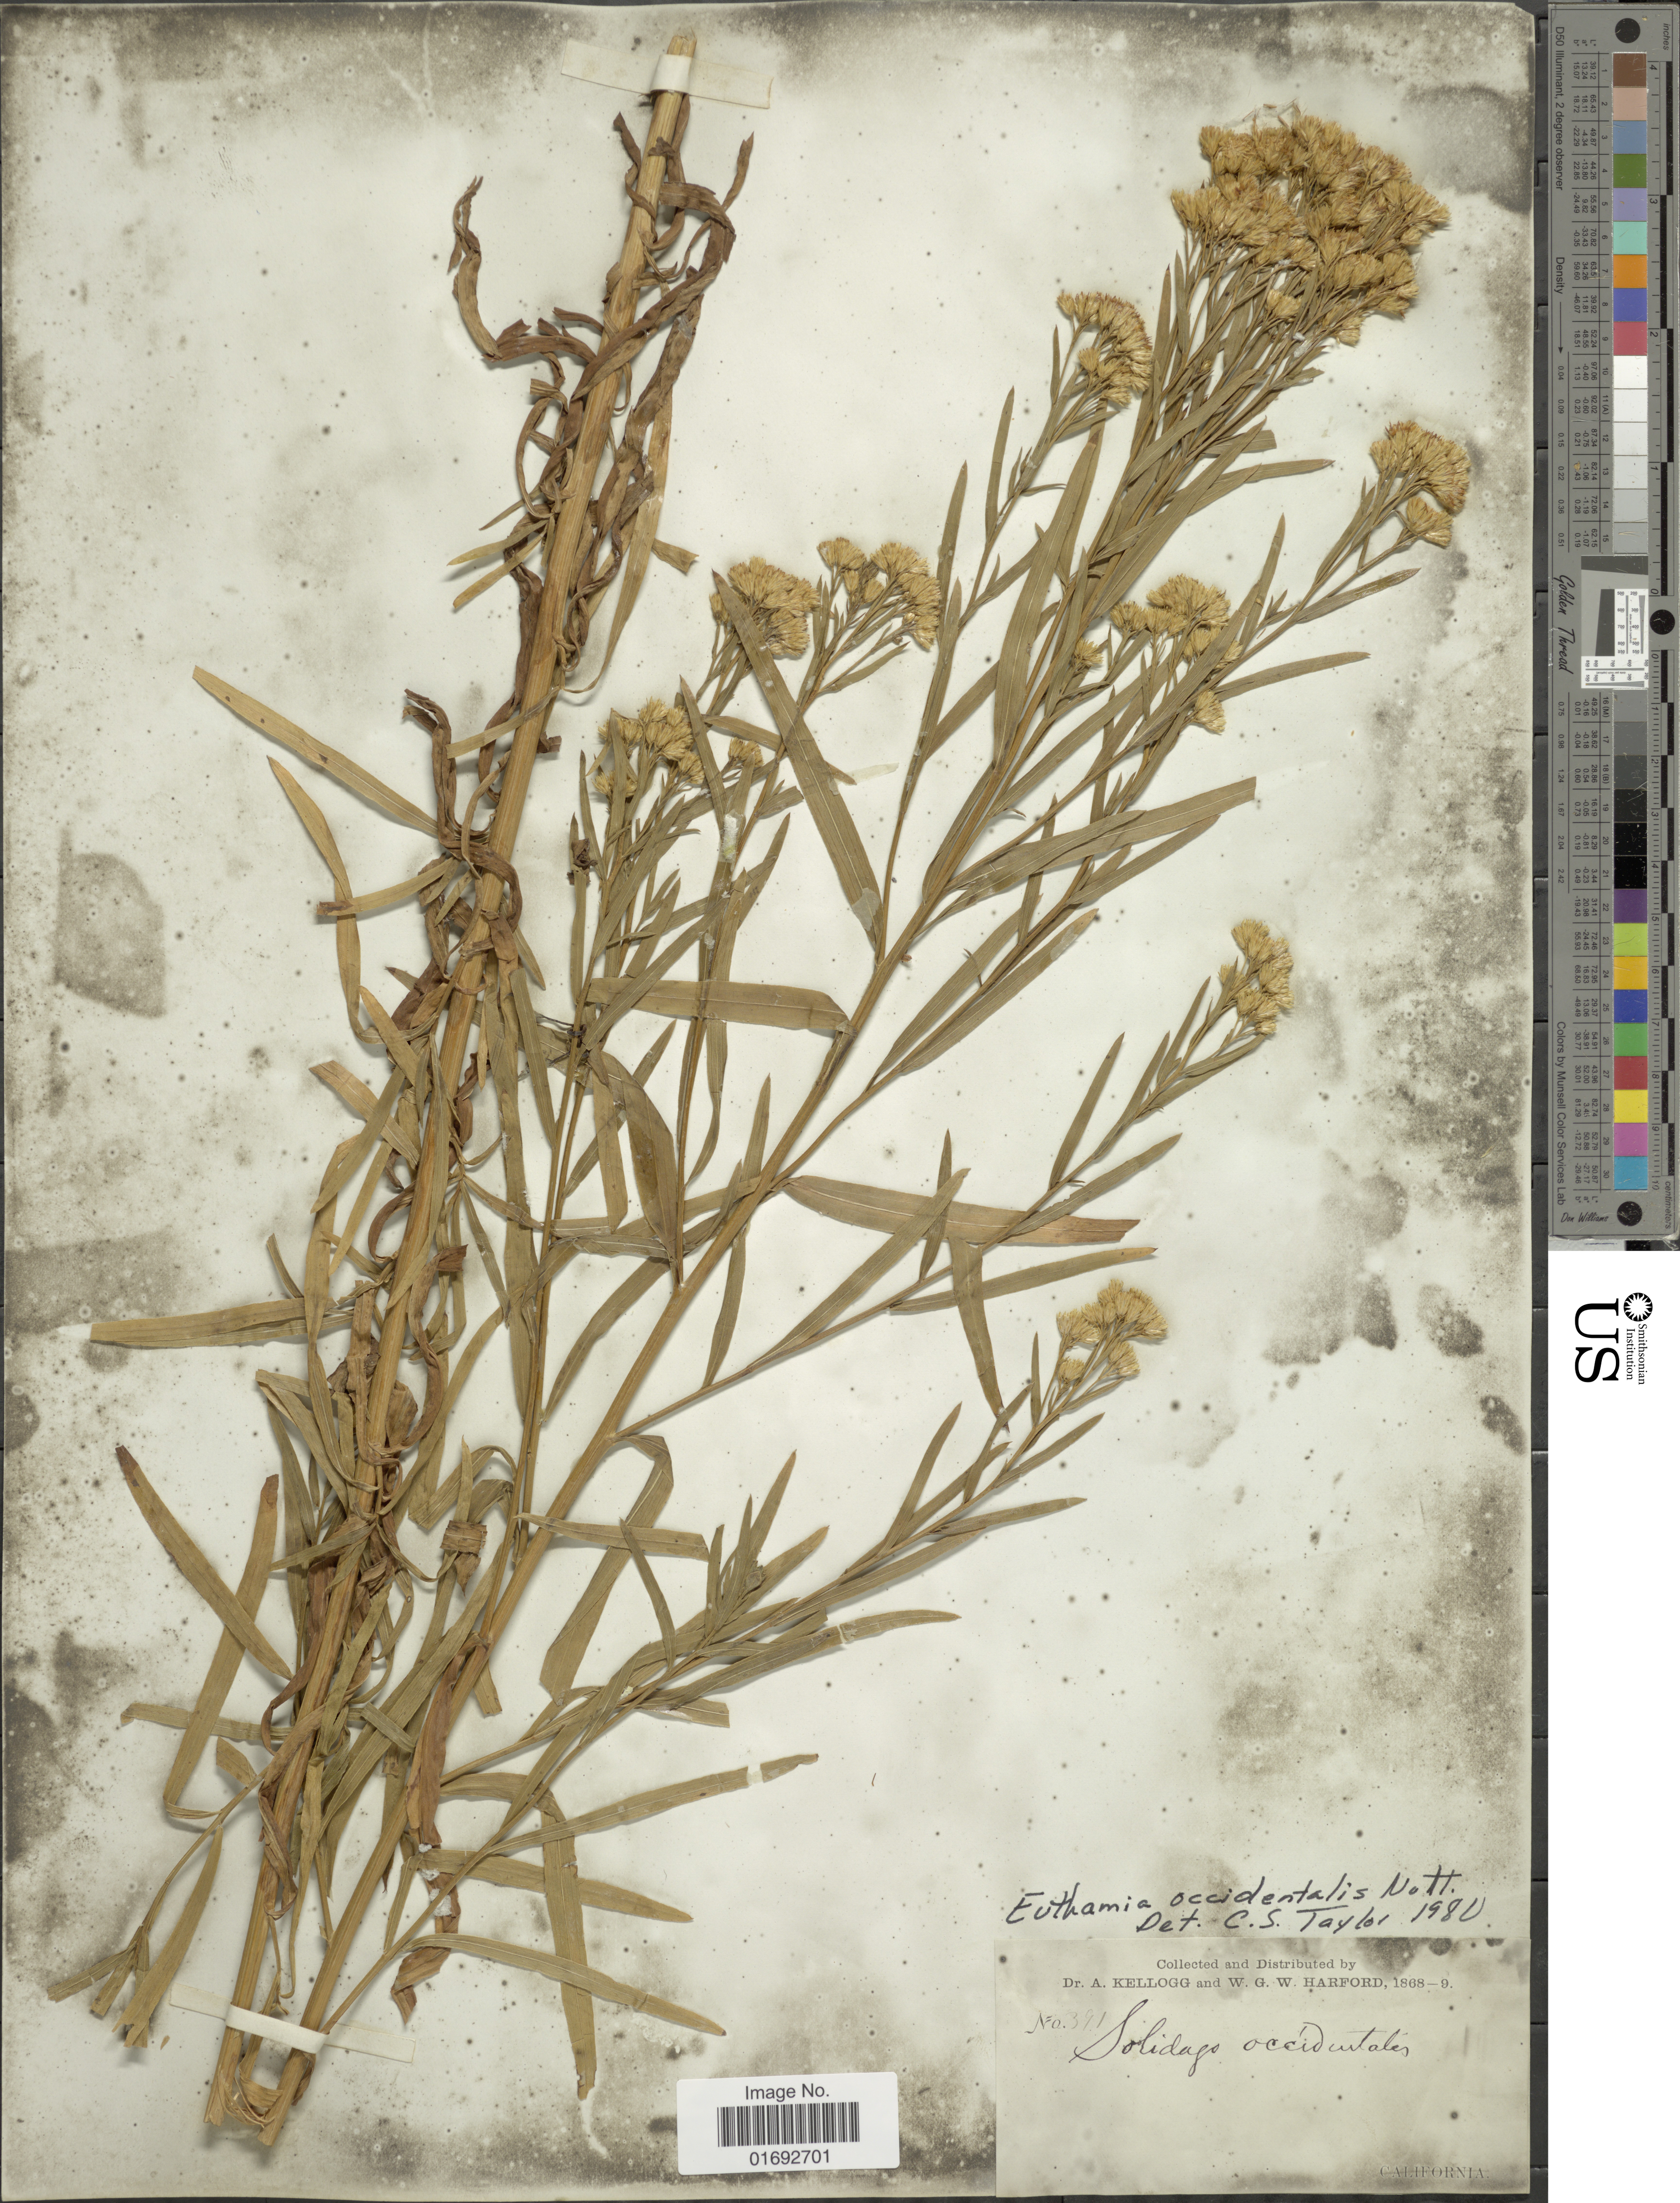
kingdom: Plantae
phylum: Tracheophyta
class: Magnoliopsida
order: Asterales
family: Asteraceae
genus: Euthamia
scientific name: Euthamia occidentalis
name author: Nutt.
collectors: A. Kellogg & W. G. W. Harford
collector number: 391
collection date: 1868/1869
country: United States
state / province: California